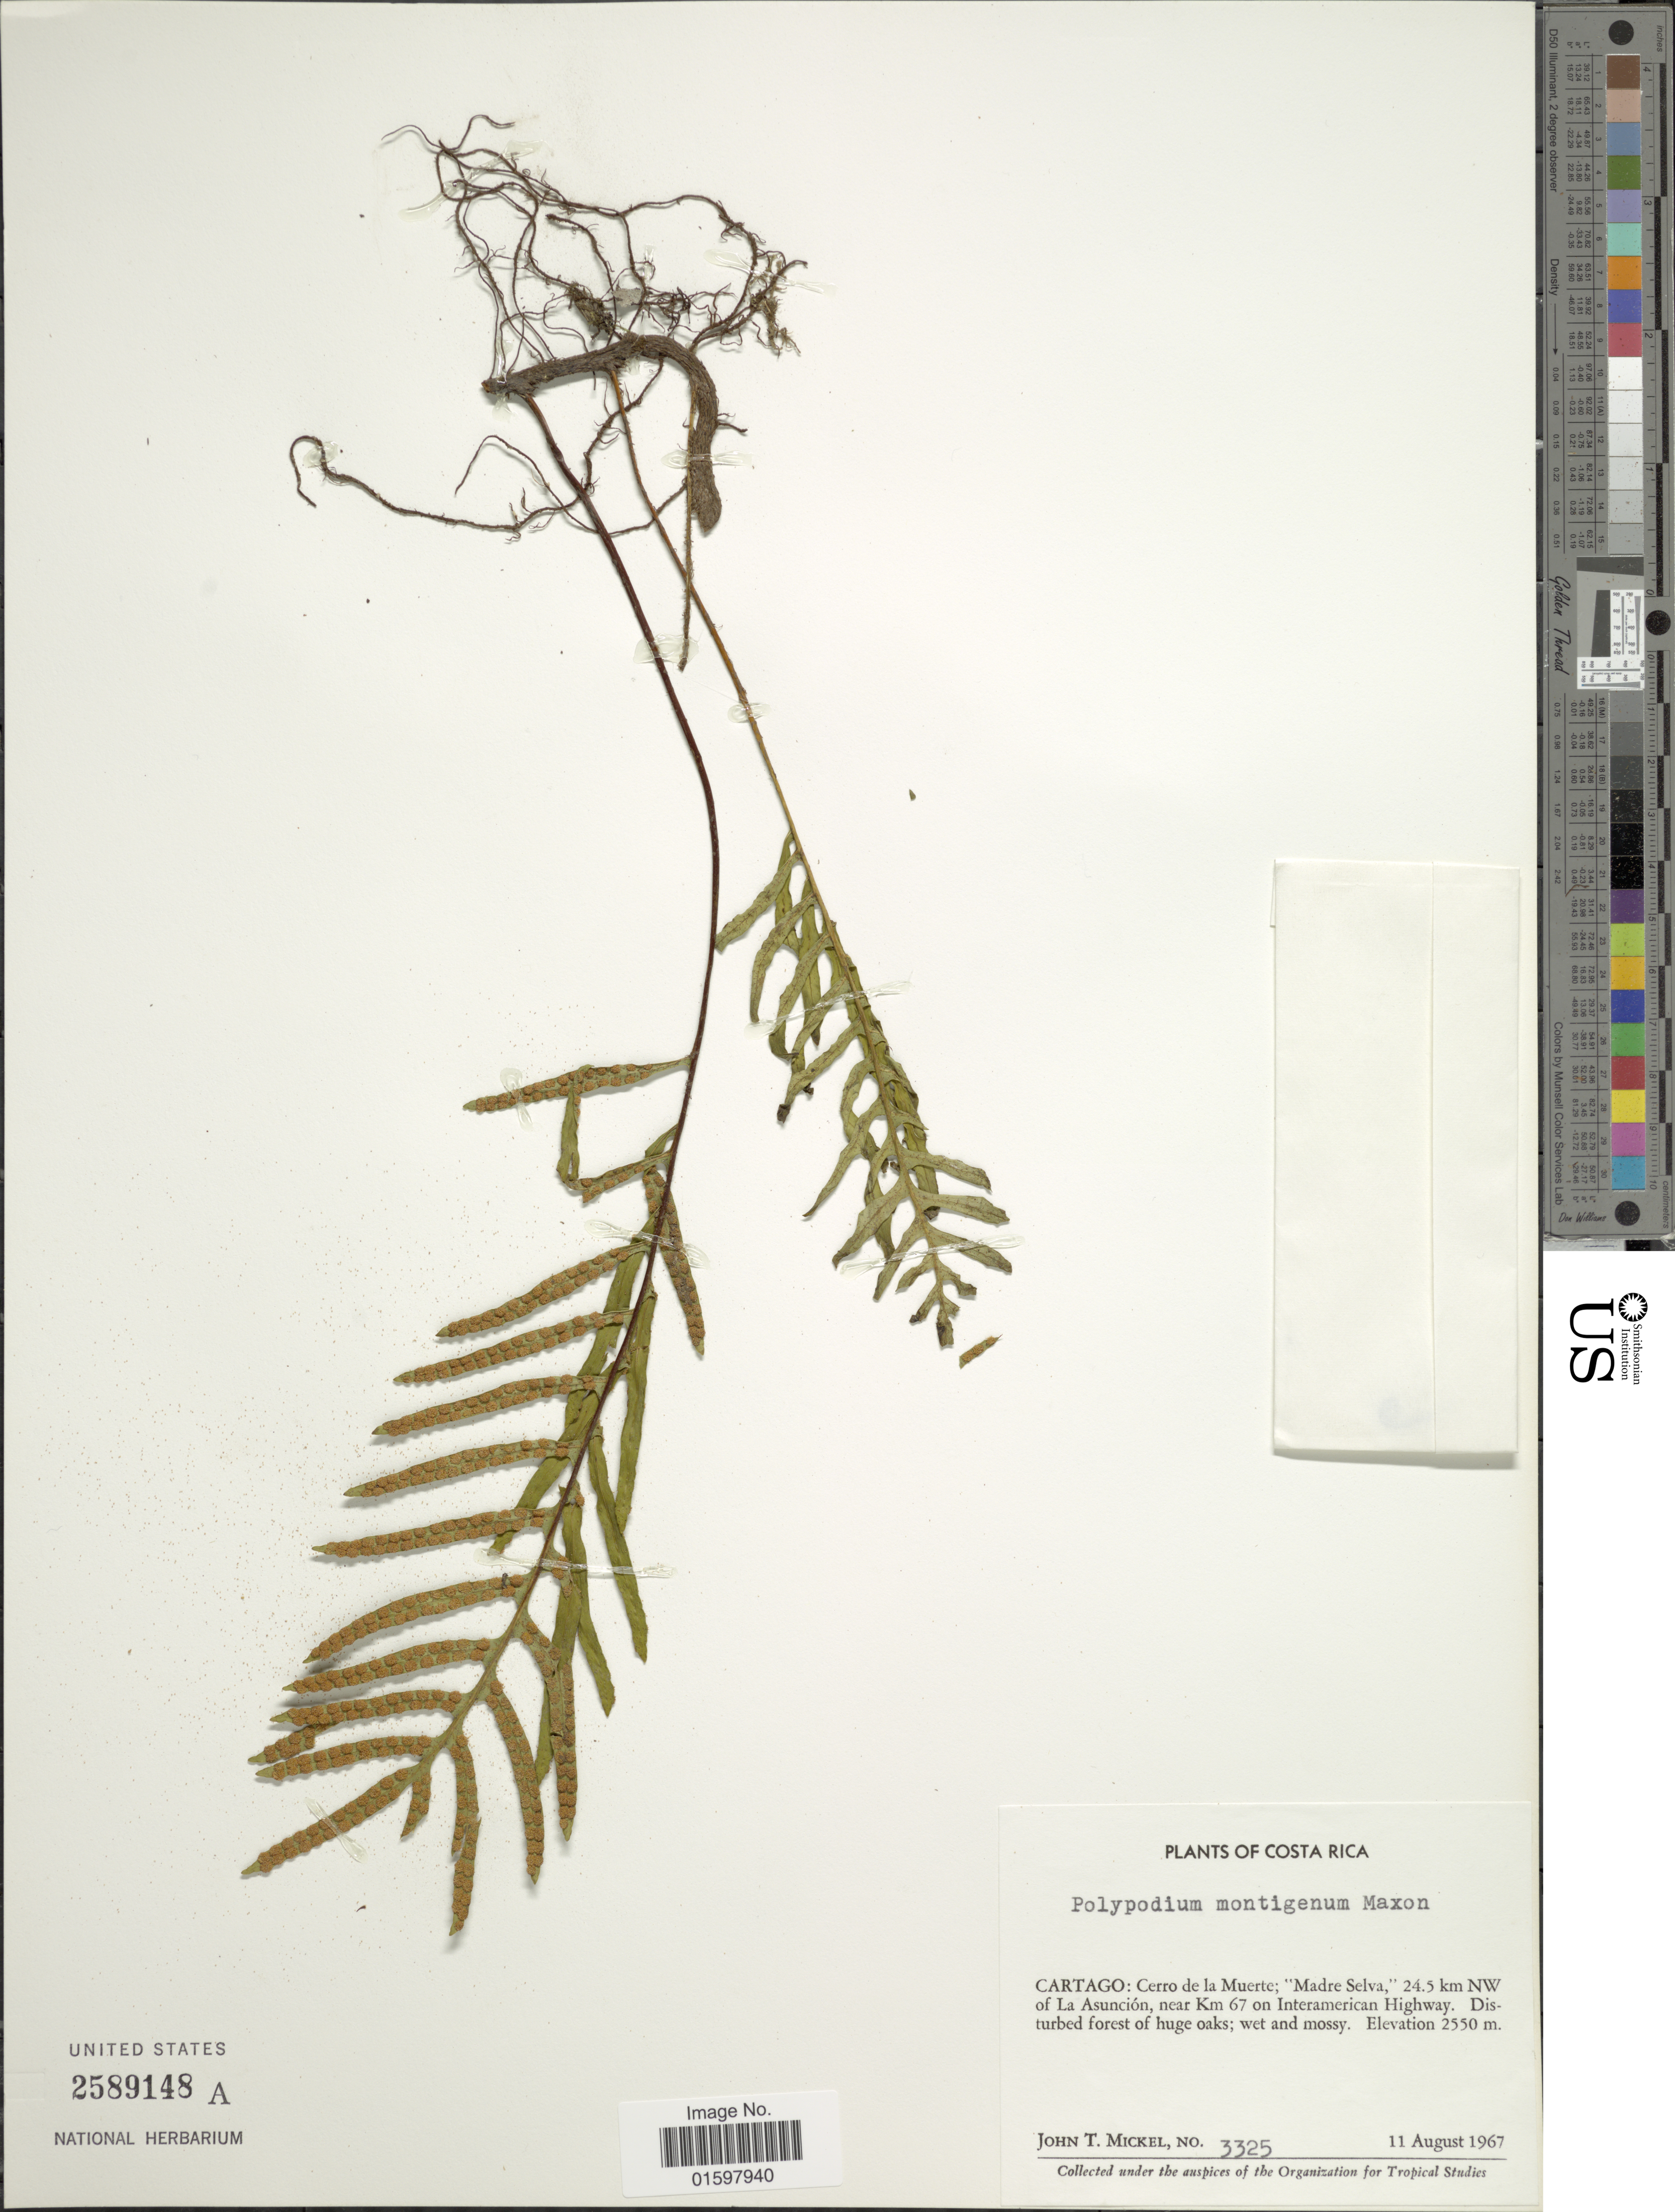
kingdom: Plantae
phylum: Tracheophyta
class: Polypodiopsida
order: Polypodiales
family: Polypodiaceae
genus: Pleopeltis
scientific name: Pleopeltis montigena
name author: (Maxon) A.R. Sm. & Tejero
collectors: J. T. Mickel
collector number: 3325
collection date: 1967-08-11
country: Costa Rica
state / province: Cartago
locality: Cerro de la Muerte; Madre Selva, '24.5 km NW of La Asunción, near Km 67 on Interamerican Highway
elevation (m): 2550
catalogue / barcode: US 2589148A